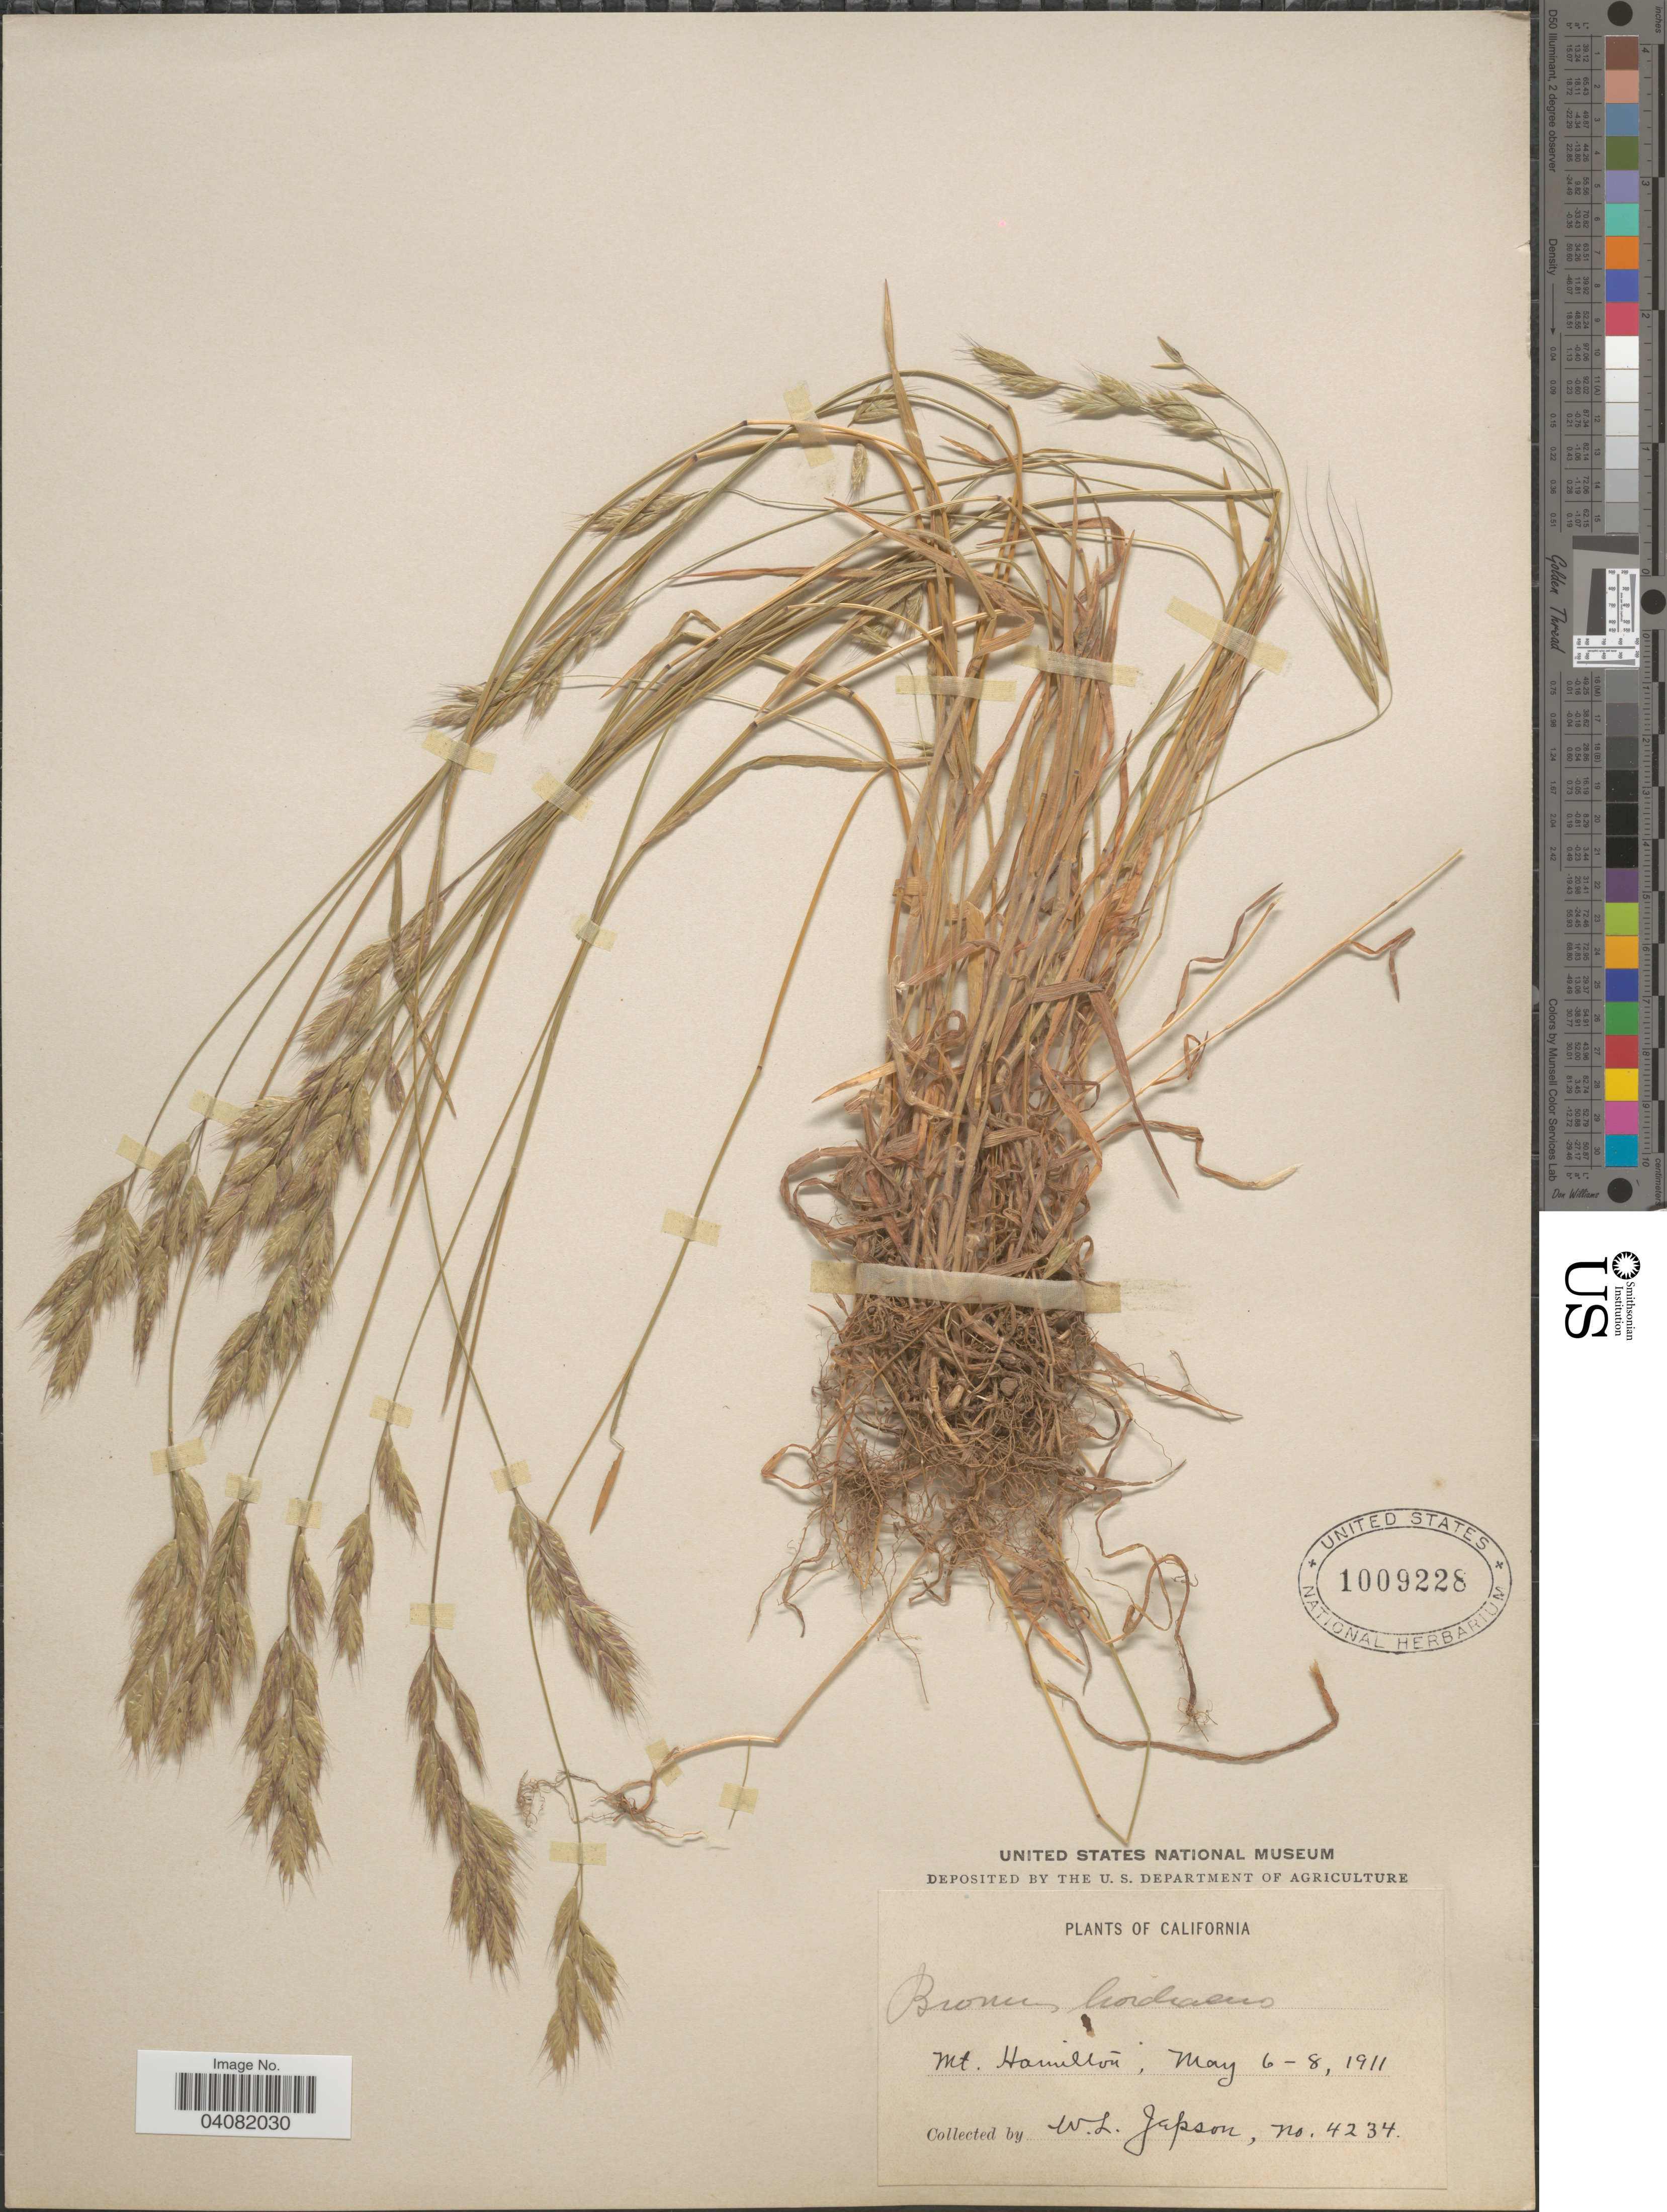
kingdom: Plantae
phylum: Tracheophyta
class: Liliopsida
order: Poales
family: Poaceae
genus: Bromus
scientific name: Bromus hordeaceus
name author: L.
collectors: W. L. Jepson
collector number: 4234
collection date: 1911-05-06/1911-05-08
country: United States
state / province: California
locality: Mt. Hamilton.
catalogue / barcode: US 1009228